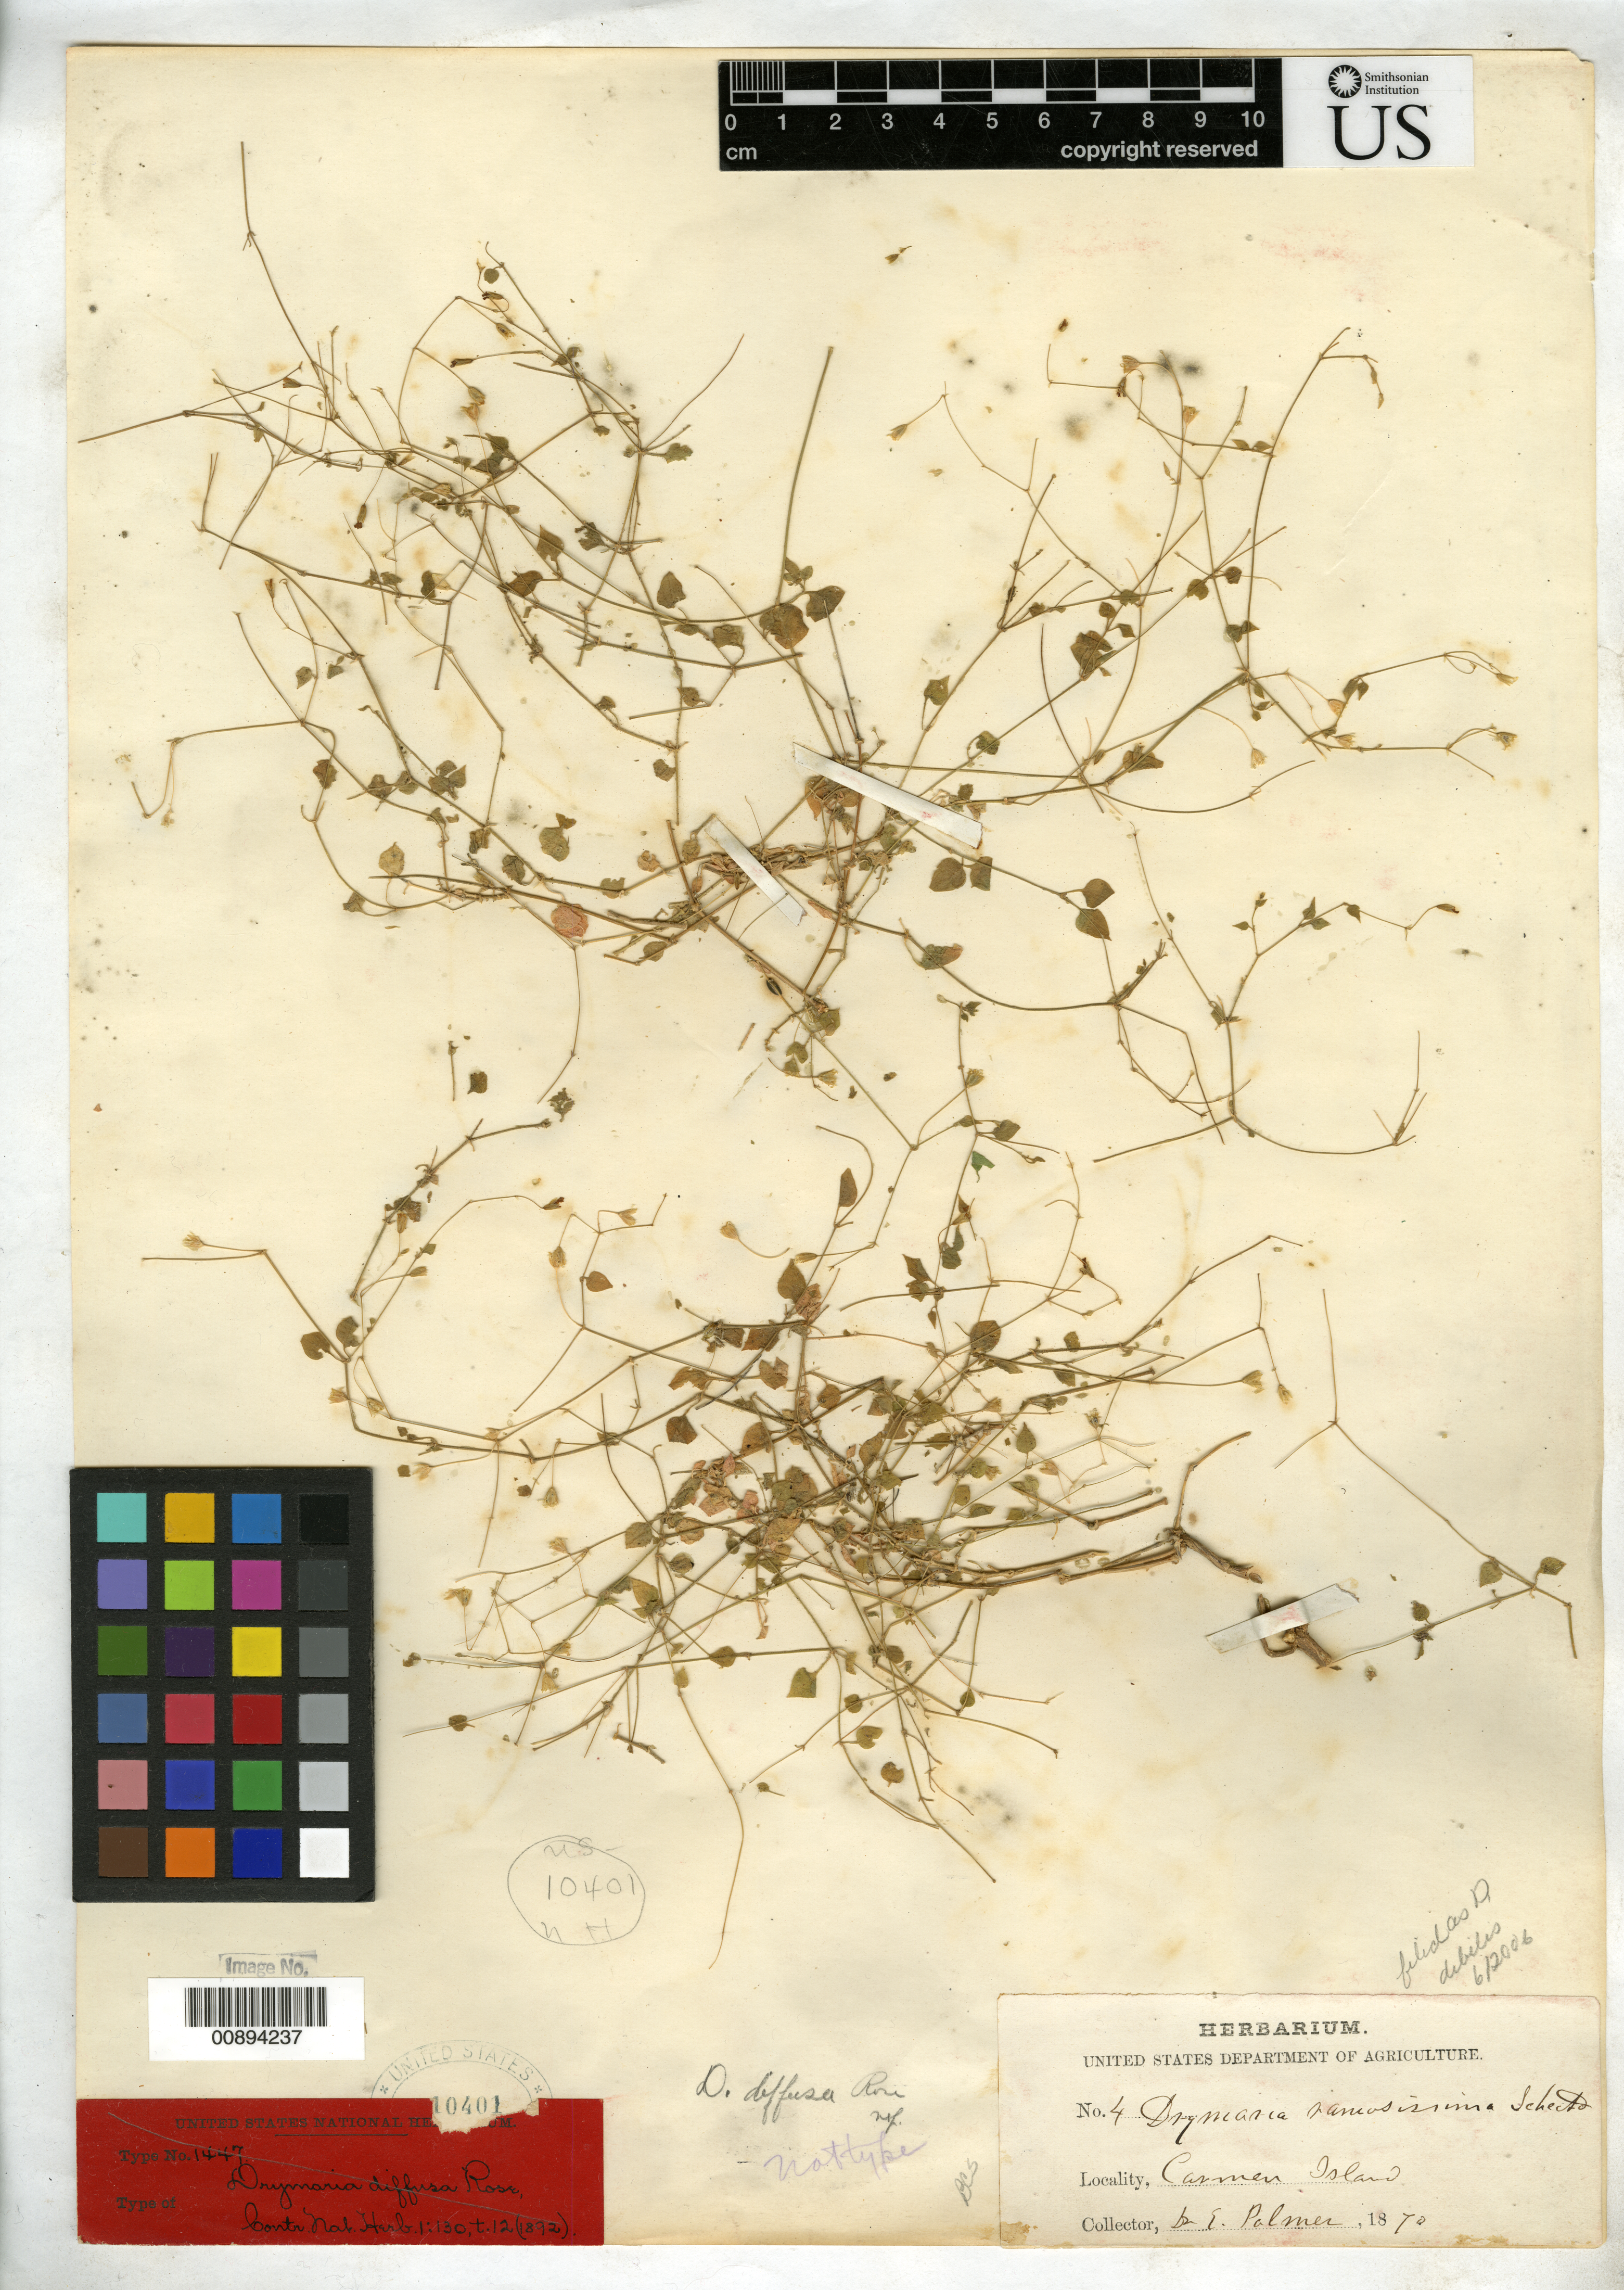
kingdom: Plantae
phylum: Tracheophyta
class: Magnoliopsida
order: Caryophyllales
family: Caryophyllaceae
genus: Drymaria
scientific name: Drymaria diffusa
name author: Rose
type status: Isosyntype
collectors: E. Palmer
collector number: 4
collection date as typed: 1870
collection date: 1870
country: Mexico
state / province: Baja California Sur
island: Carmen I.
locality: Carmen Island, Baja California Sur.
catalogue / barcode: US 10401